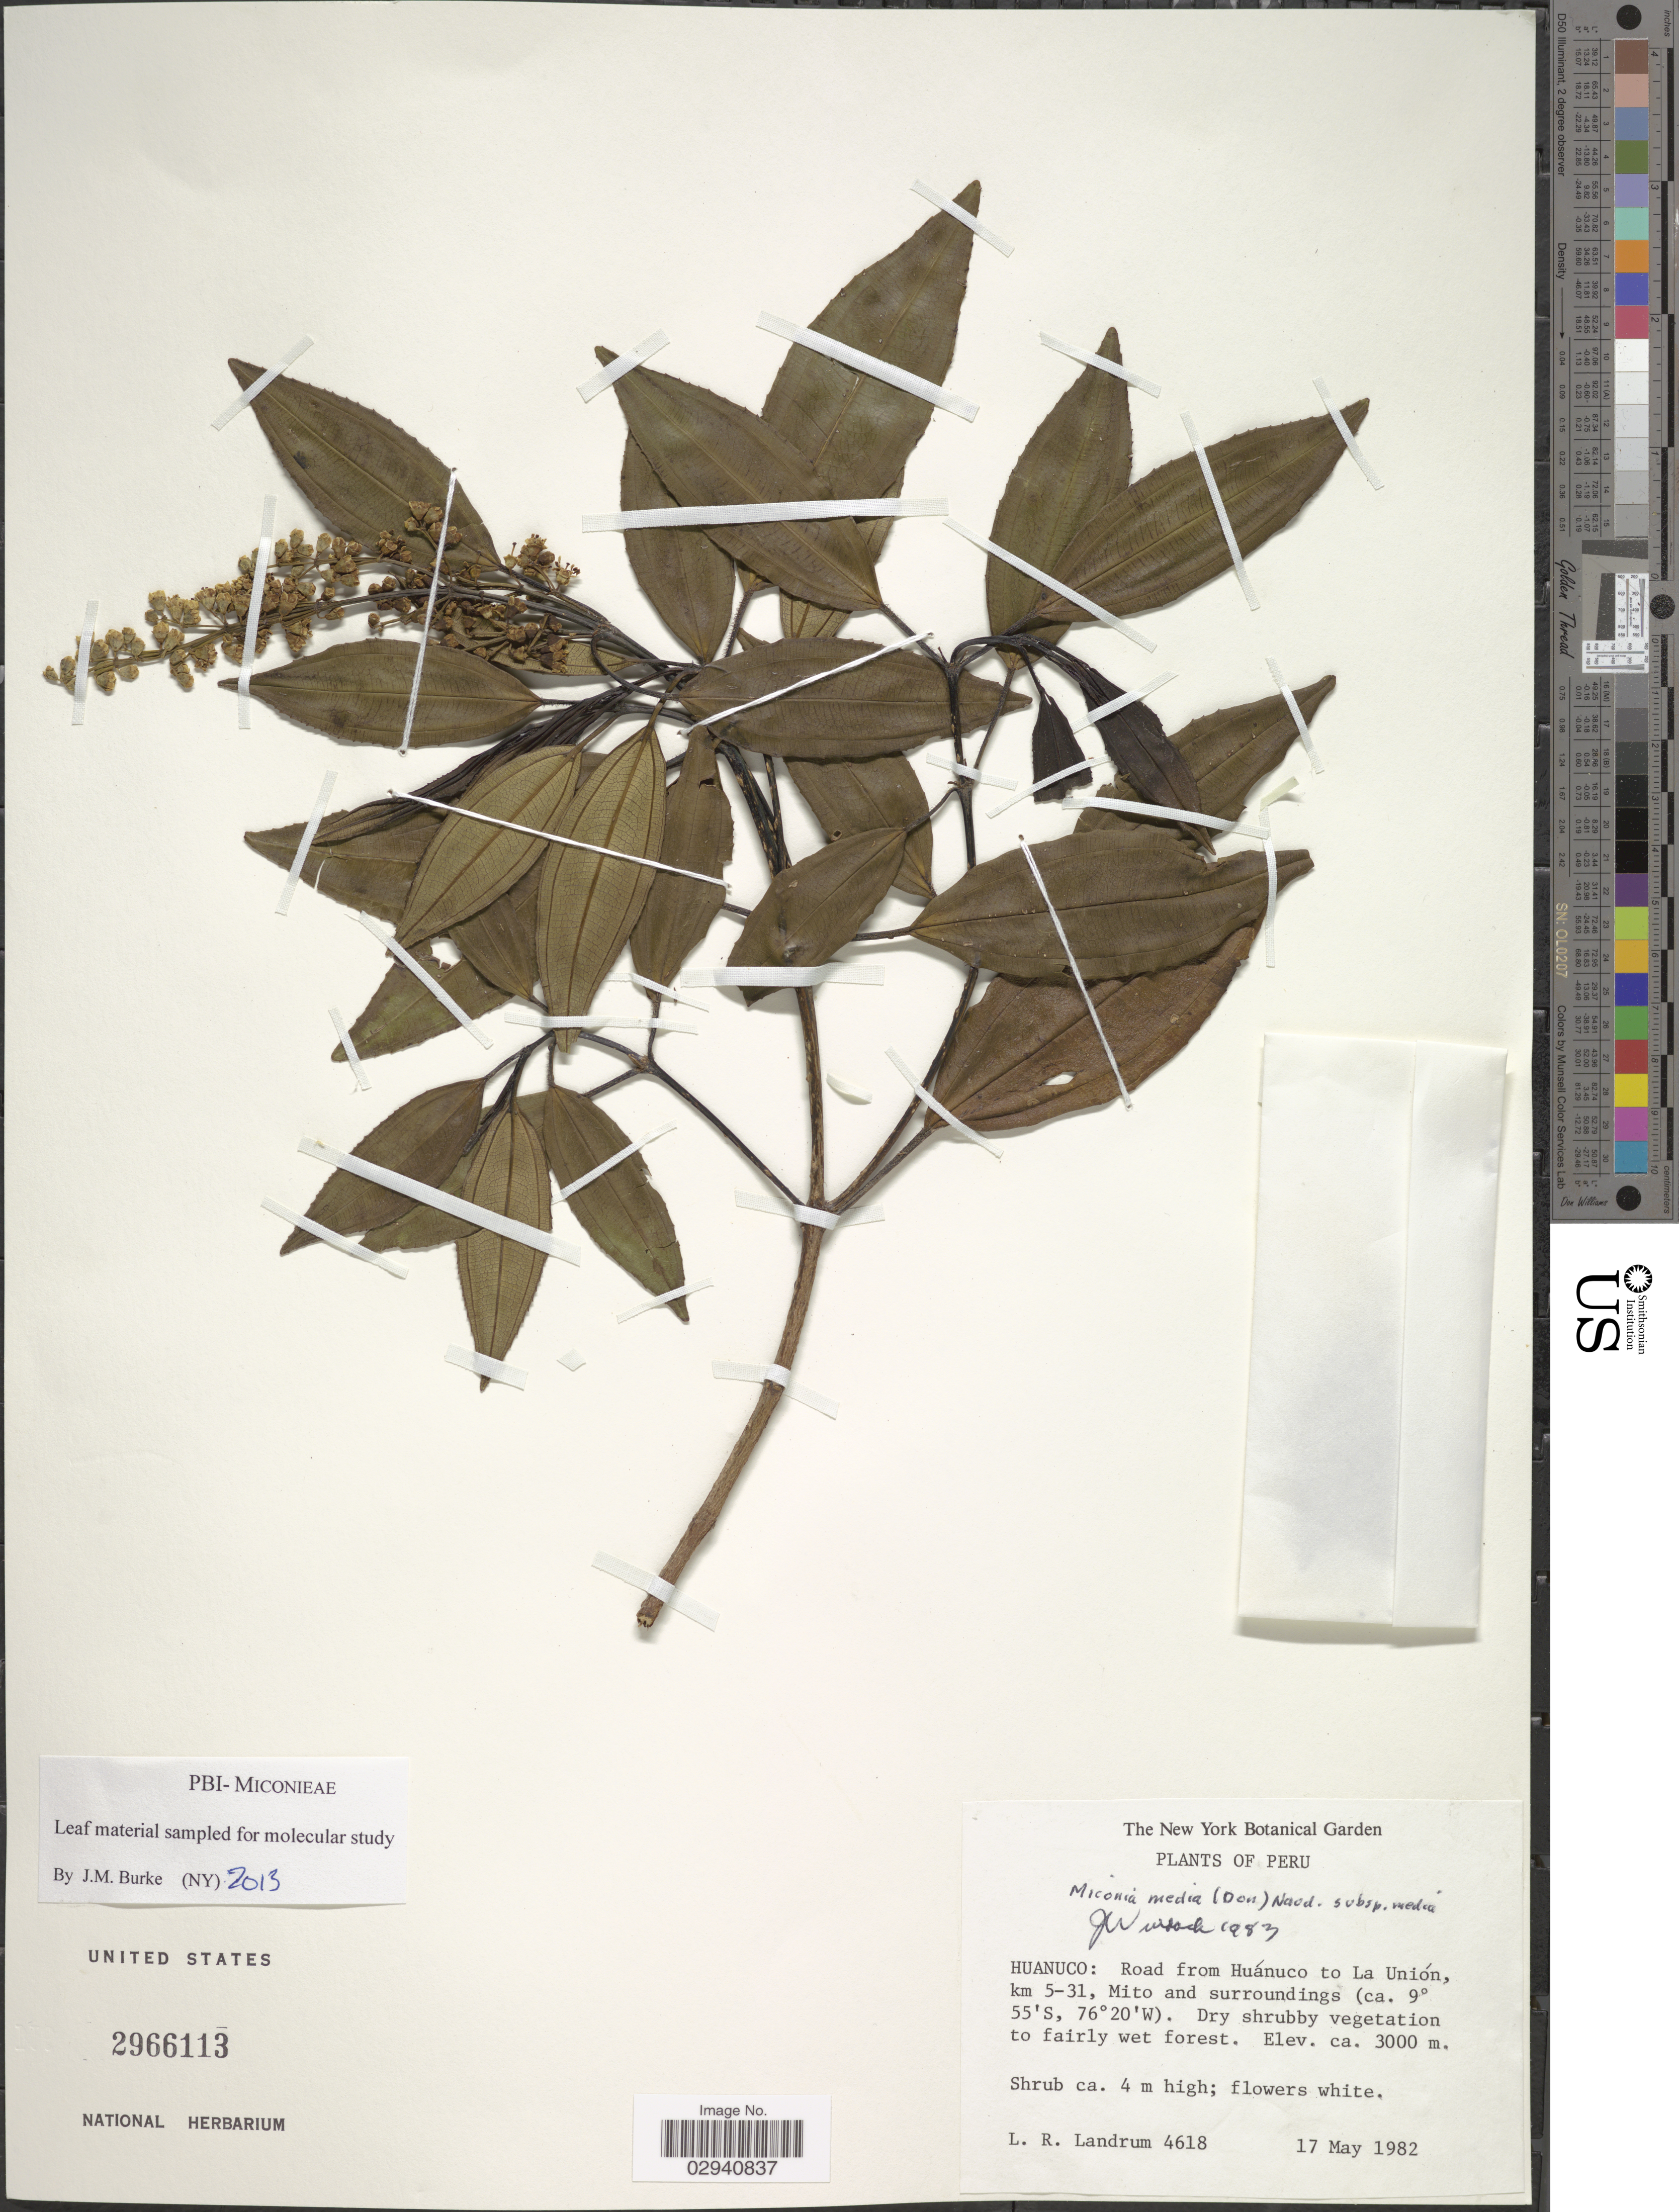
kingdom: Plantae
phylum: Tracheophyta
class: Magnoliopsida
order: Myrtales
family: Melastomataceae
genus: Miconia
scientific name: Miconia media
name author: (D. Don) Naudin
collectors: L. R. Landrum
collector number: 4618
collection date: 1982-05-17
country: Peru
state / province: Huánuco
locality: Road from Huánuco to La Unión, km 5-31, Mito and surroundings.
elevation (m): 3000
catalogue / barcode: US 2966113